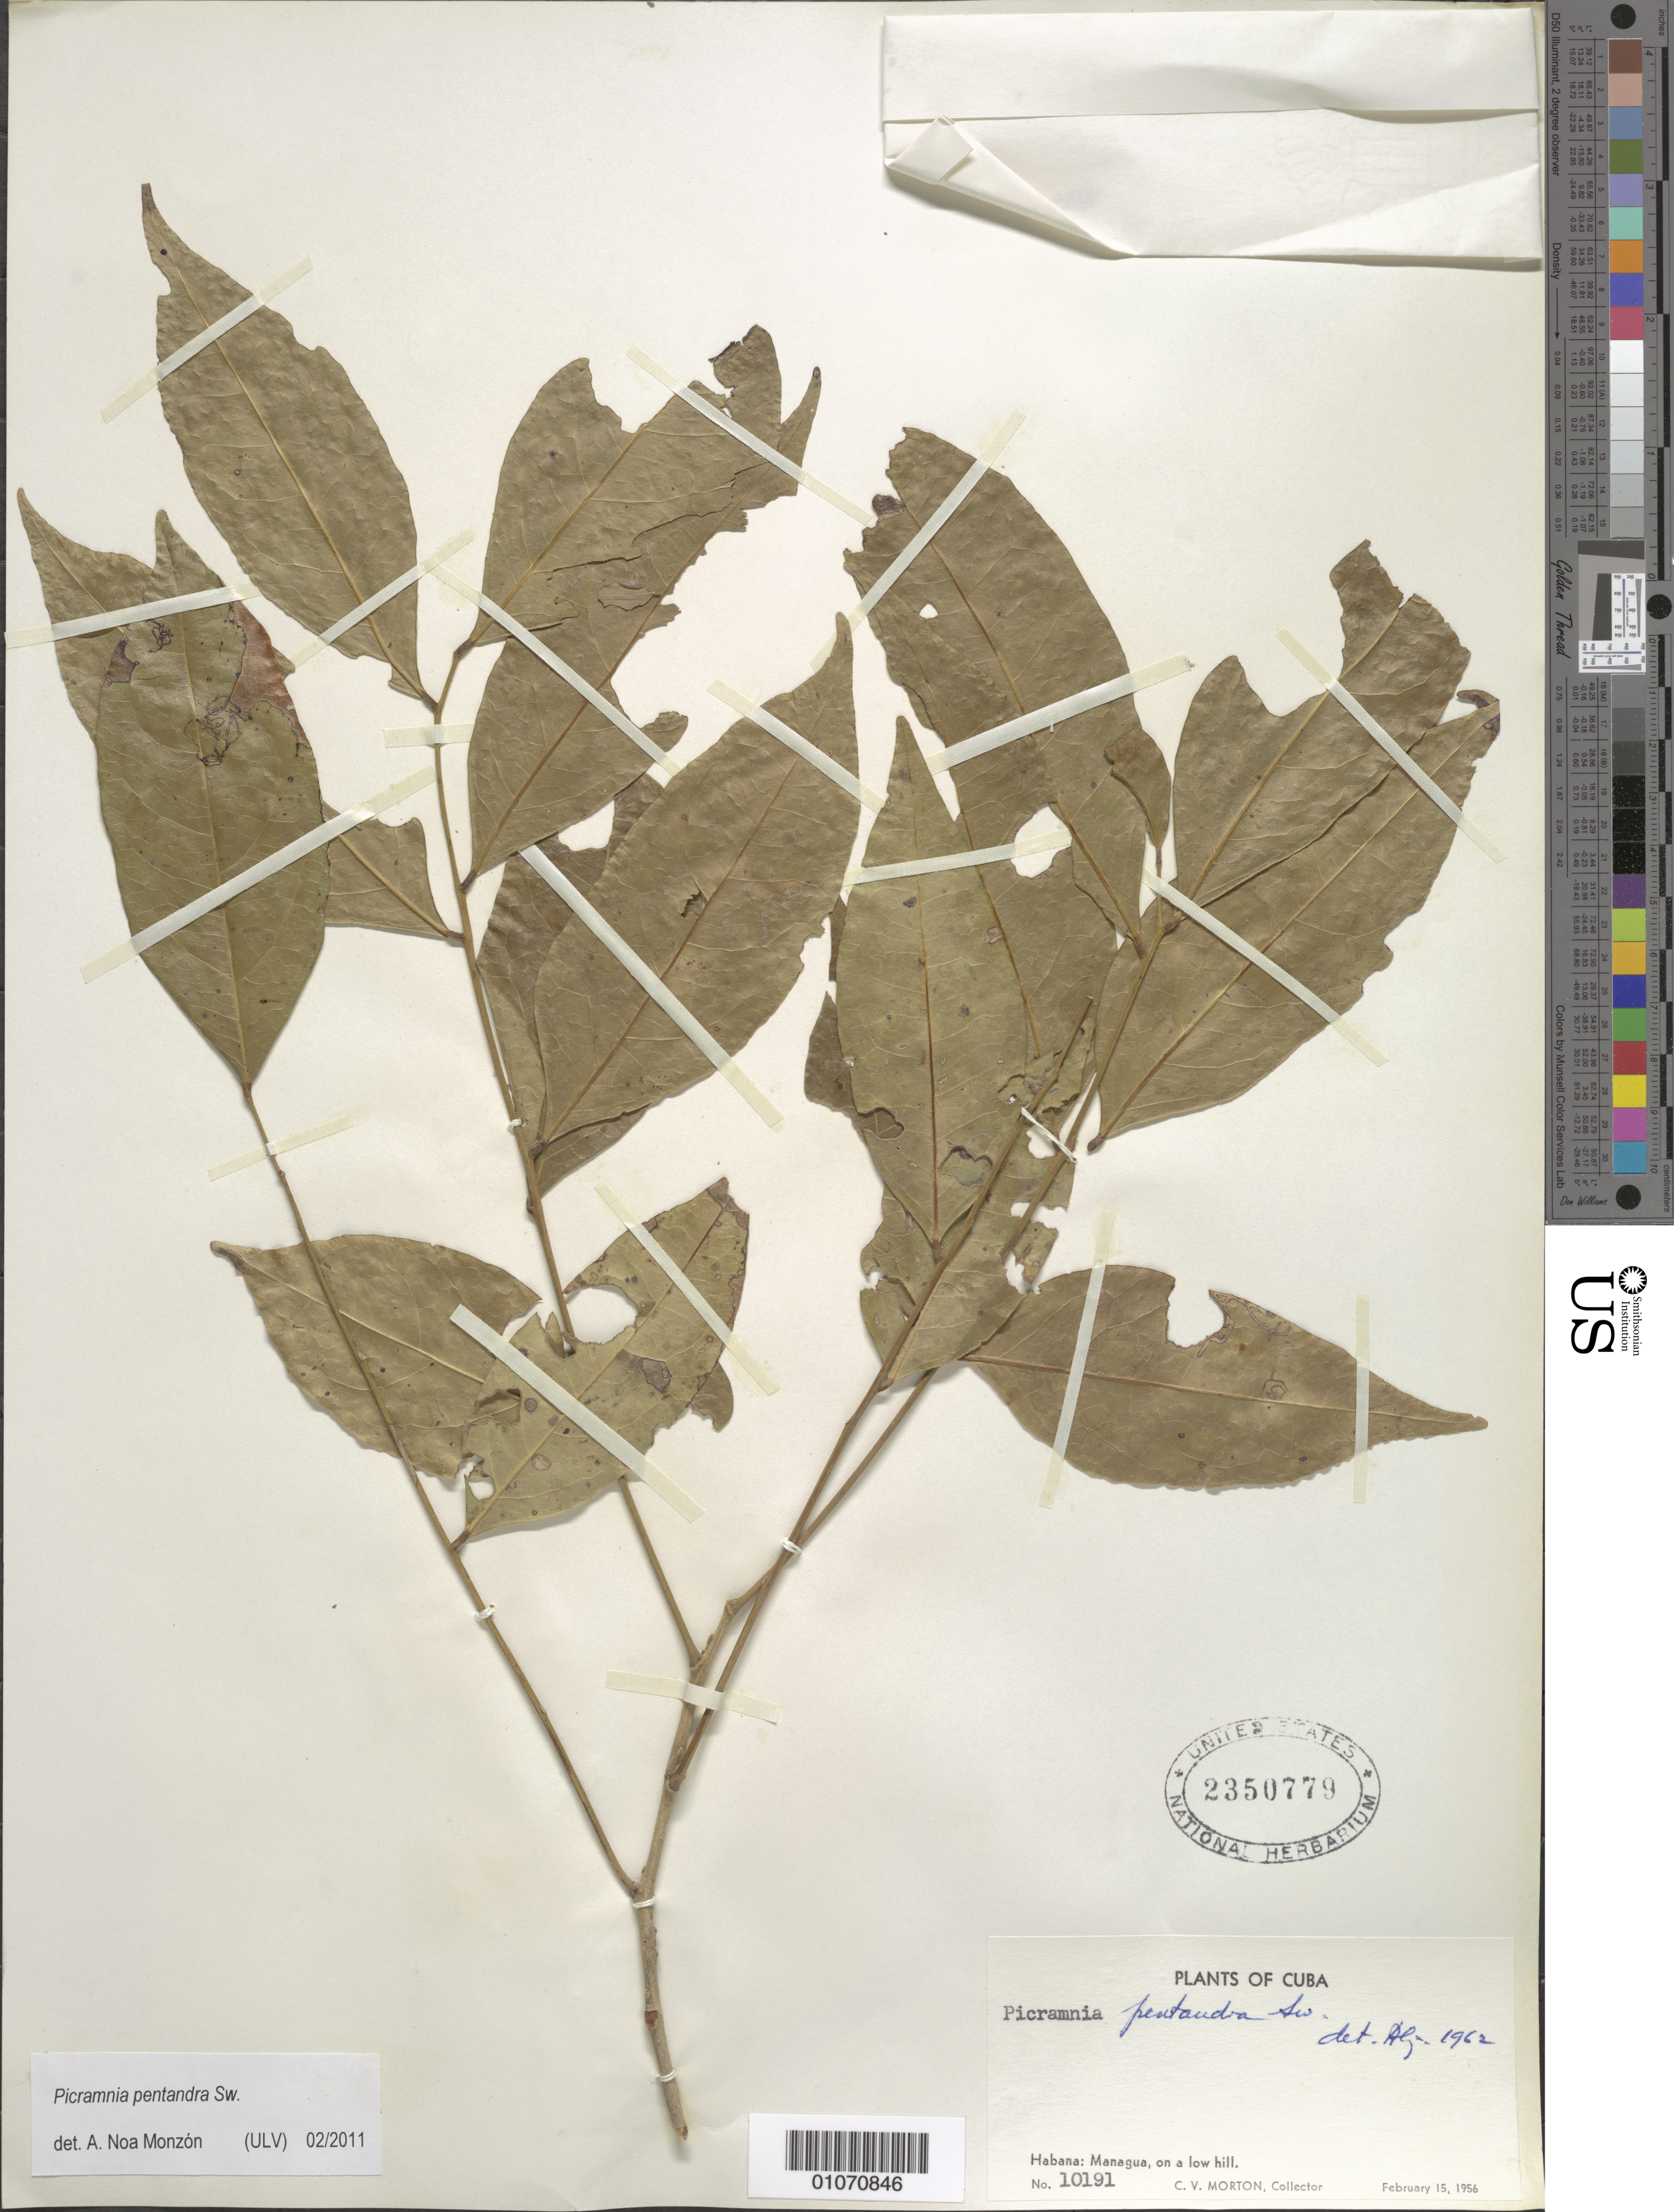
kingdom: Plantae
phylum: Tracheophyta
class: Magnoliopsida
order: Picramniales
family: Picramniaceae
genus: Picramnia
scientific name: Picramnia pentandra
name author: Sw.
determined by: Noa Monzón, A.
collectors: C. V. Morton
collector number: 10191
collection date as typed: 15 Feb 1956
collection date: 1956-02-15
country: Cuba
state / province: La Habana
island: Cuba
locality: Managua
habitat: On a hill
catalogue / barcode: US 2350779